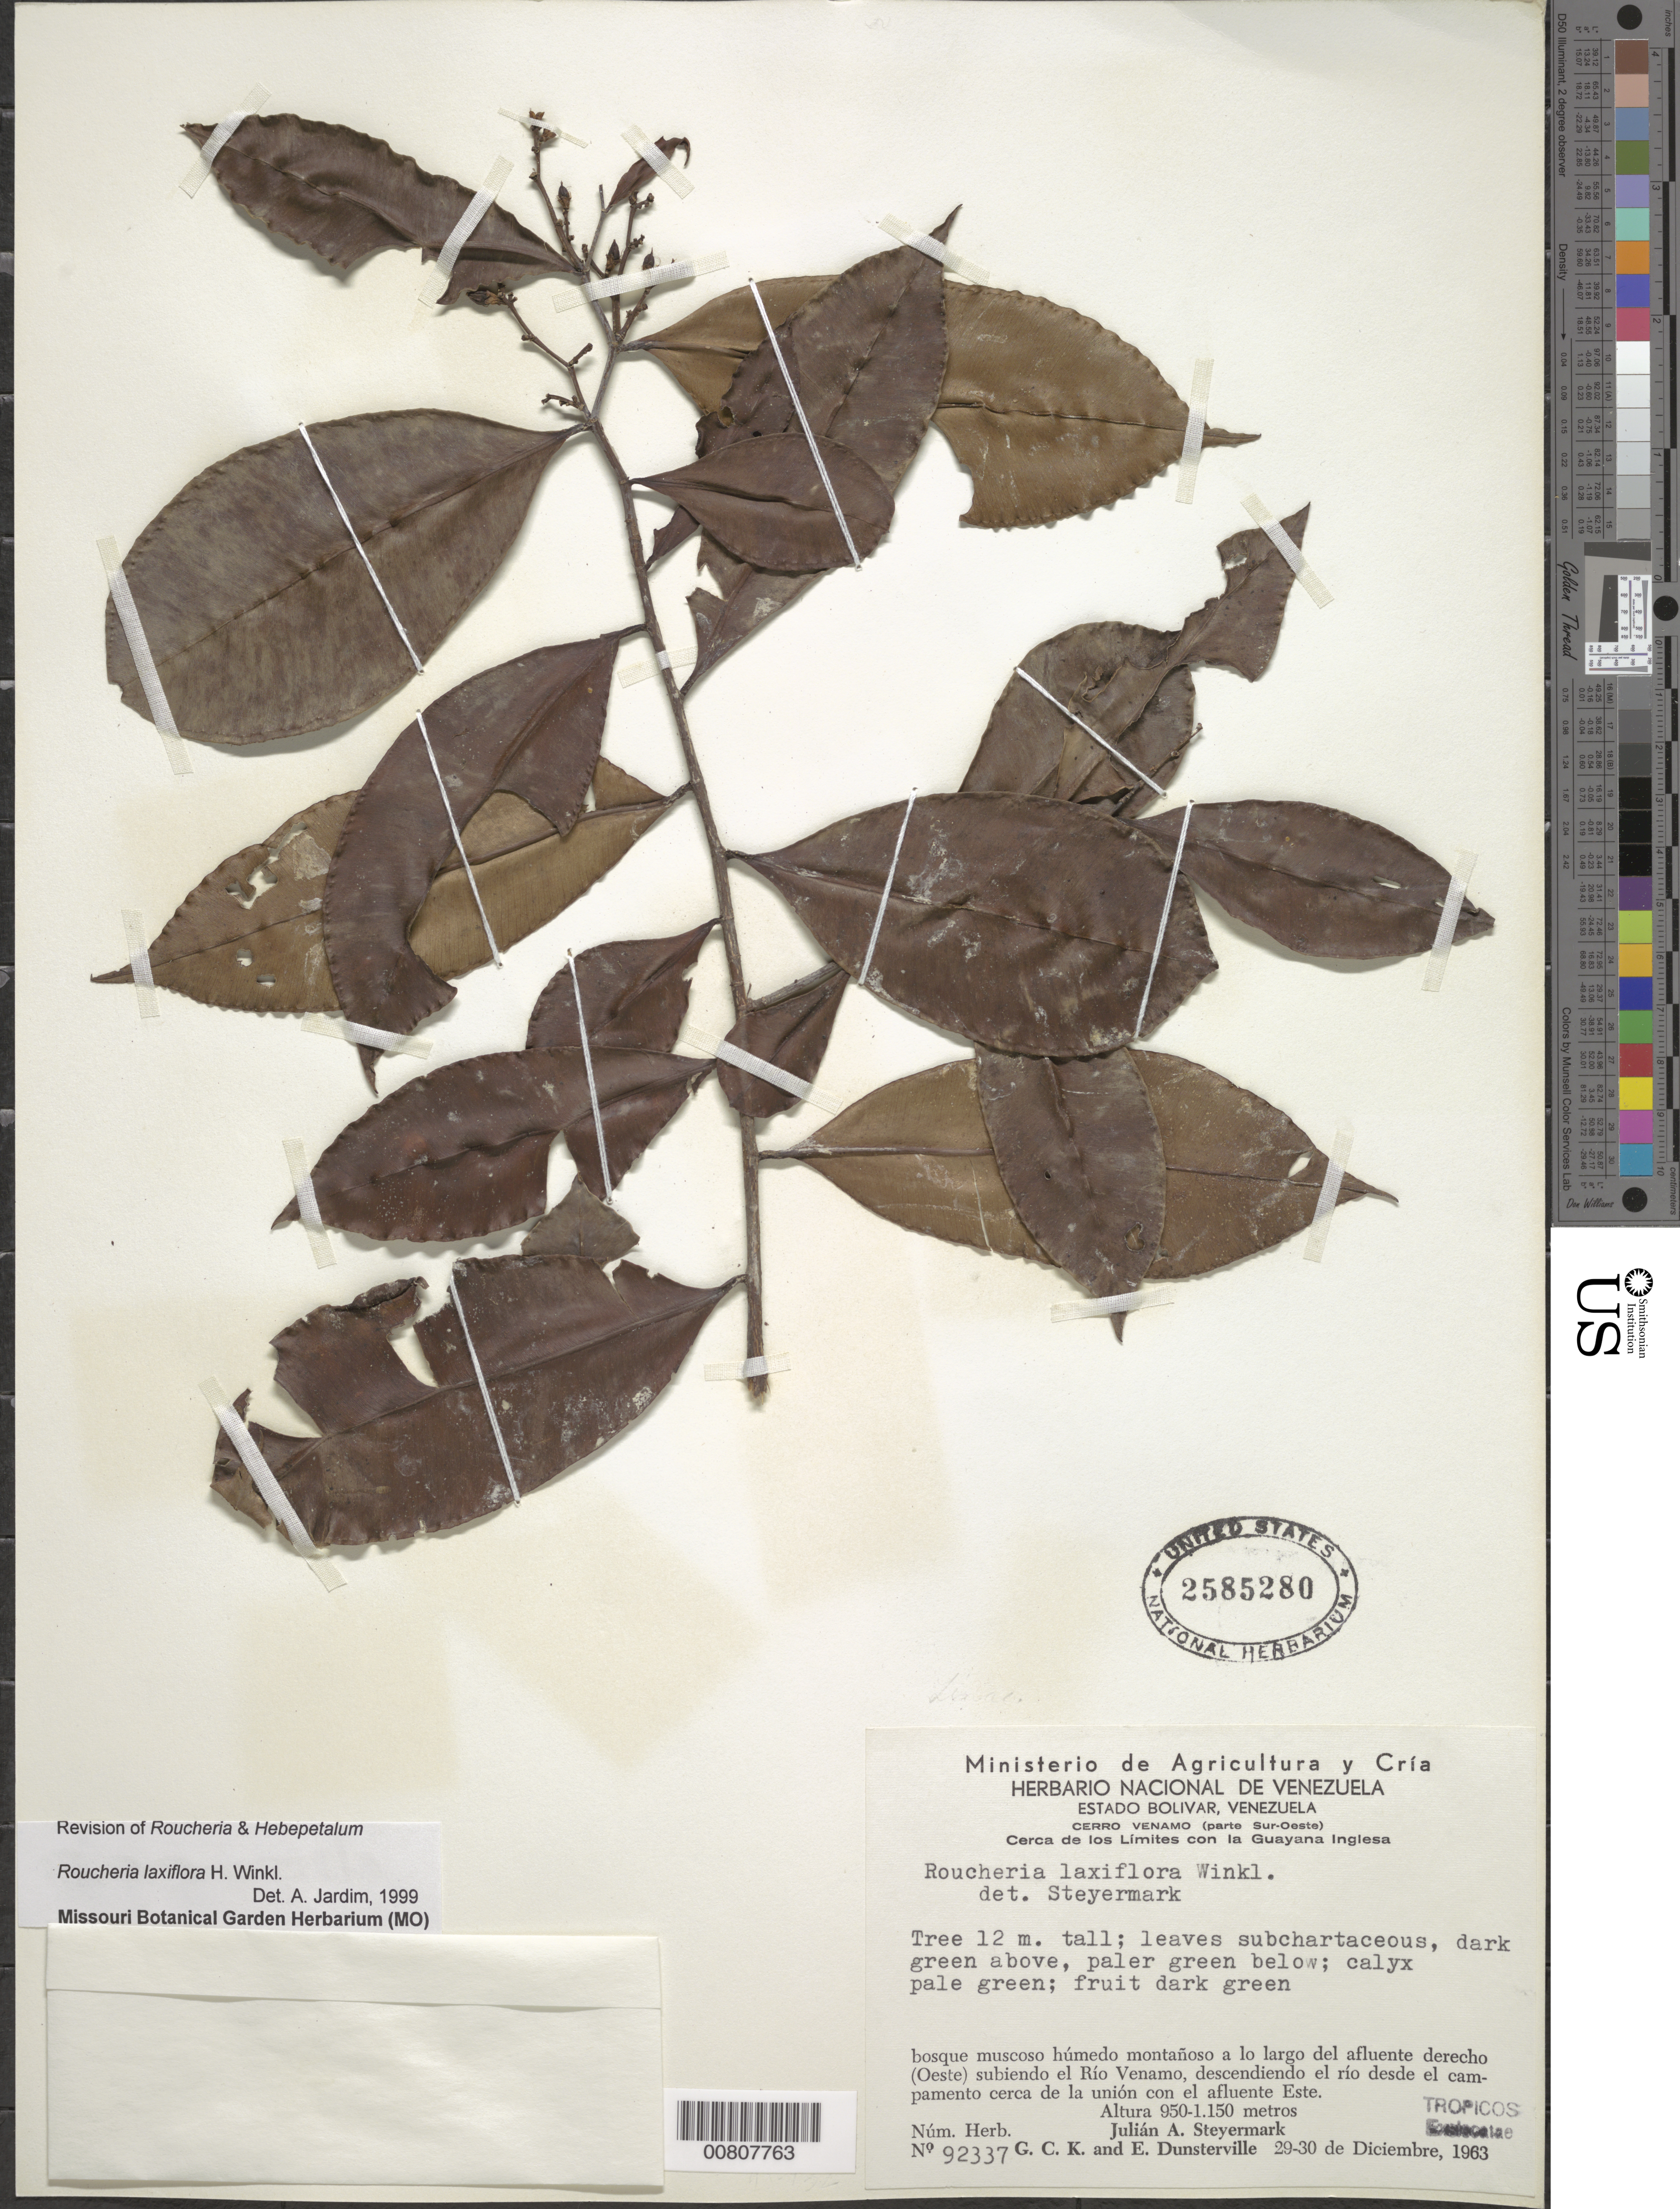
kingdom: Plantae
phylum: Tracheophyta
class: Magnoliopsida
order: Malpighiales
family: Linaceae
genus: Roucheria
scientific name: Roucheria laxiflora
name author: H. Winkl.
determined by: Jardim, A.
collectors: J. Steyermark, G. C. K. Dunsterville & E. Dunsterville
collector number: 92337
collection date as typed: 29-Dec-63 to 30-Dec-63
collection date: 1963-12-29/1963-12-30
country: Venezuela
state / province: Bolívar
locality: Cerro Venamo, Río Venamo, cerca de los limites con Guayana Inglesa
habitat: Bosque muscoso húmedo montañoso a lo largo del río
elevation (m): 950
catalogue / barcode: US 2585280